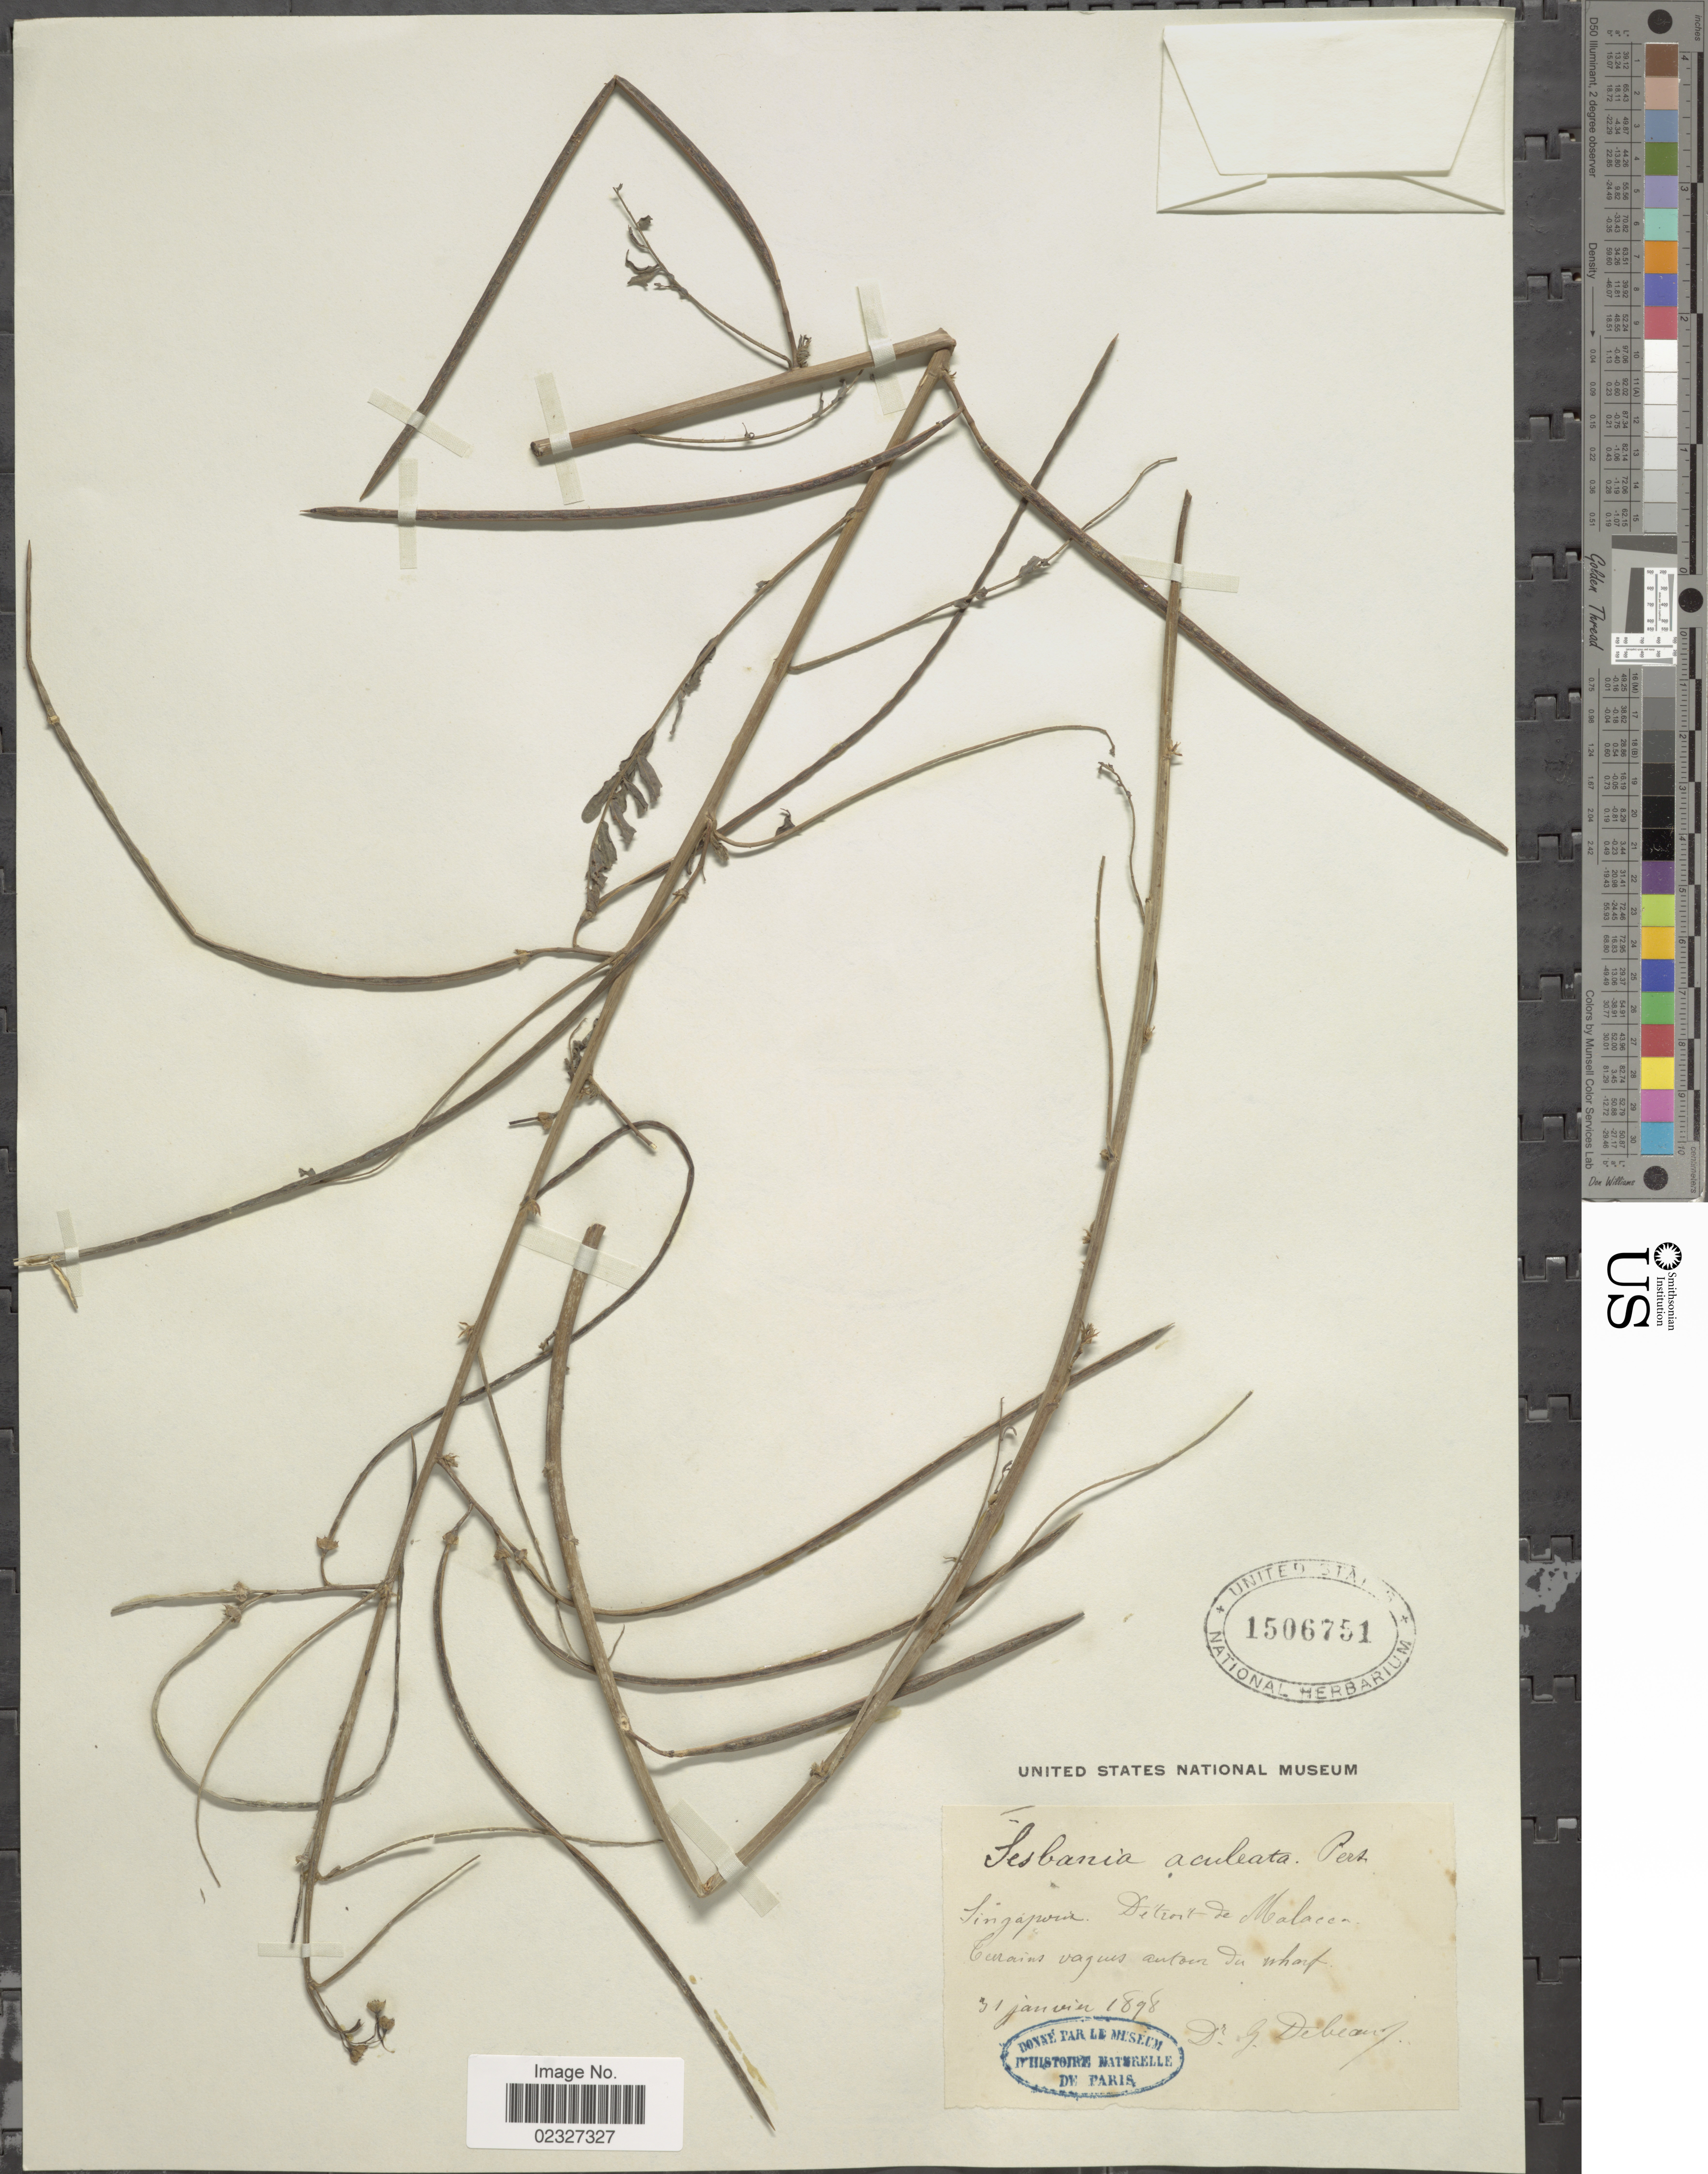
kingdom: Plantae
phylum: Tracheophyta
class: Magnoliopsida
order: Fabales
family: Fabaceae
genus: Sesbania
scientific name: Sesbania bispinosa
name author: (Jacq.) Steud.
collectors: G. Debeaux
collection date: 1898-01-31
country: Singapore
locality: Detroit de Malacca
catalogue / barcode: US 1506751